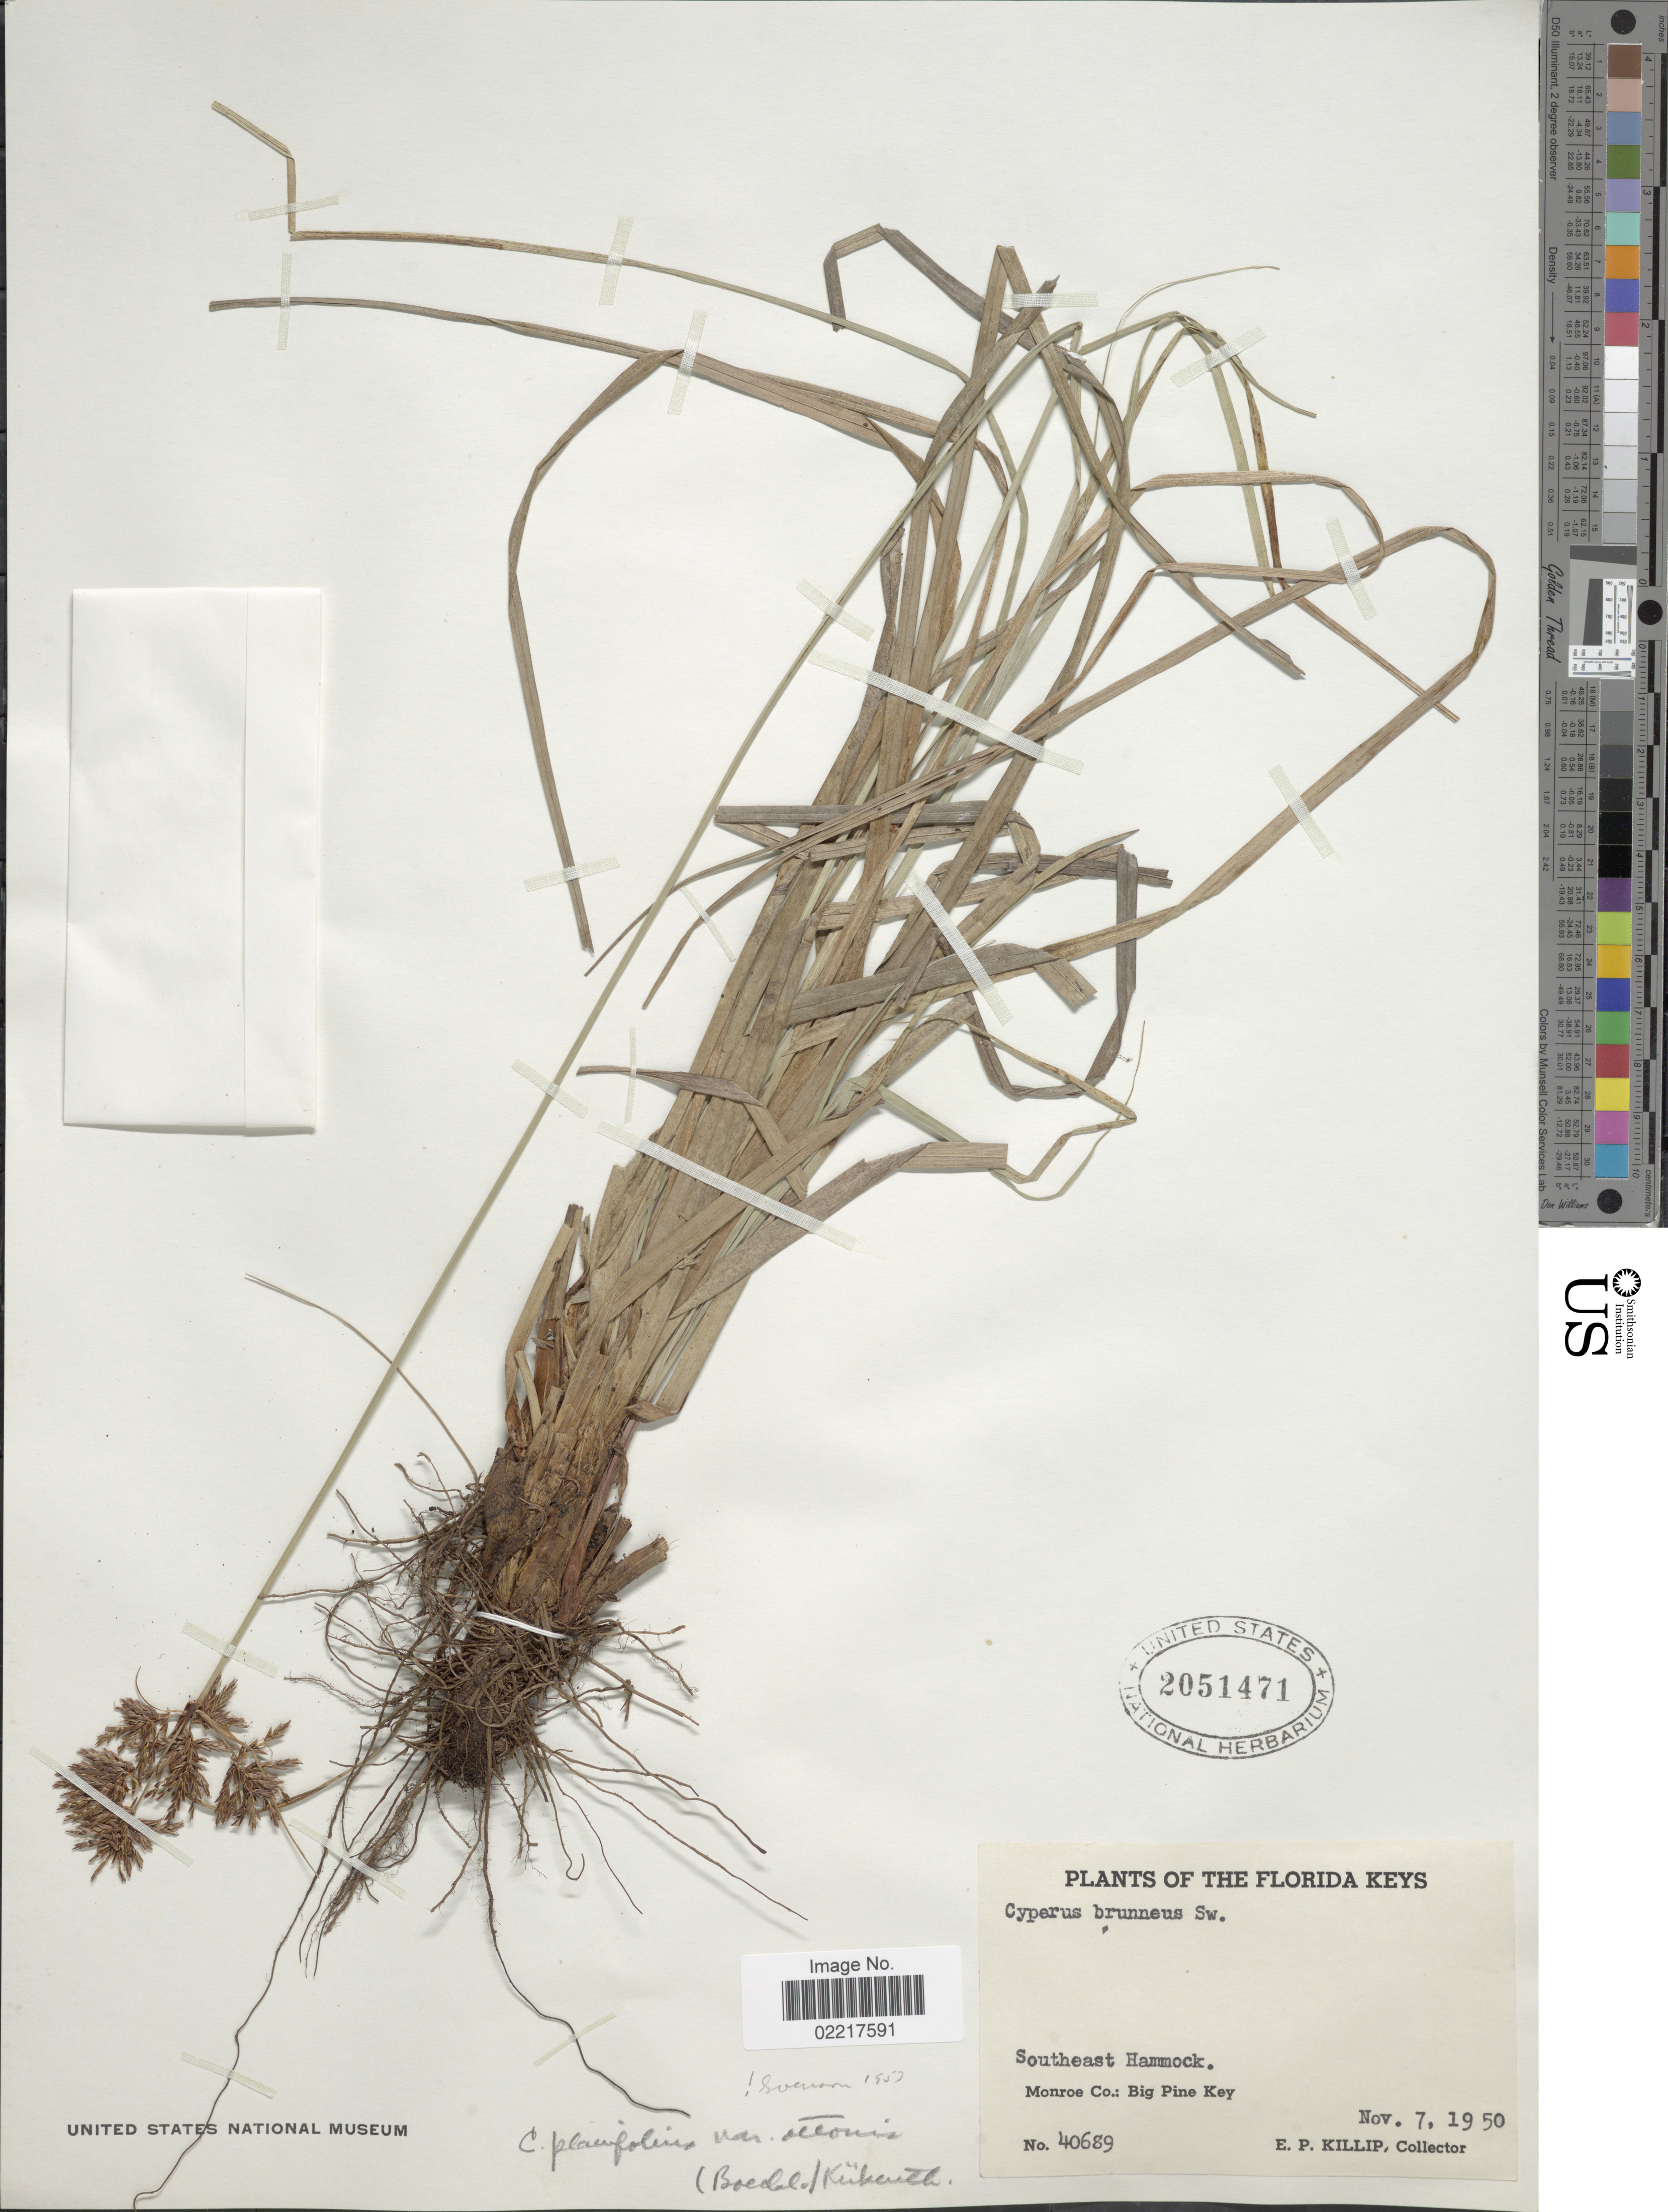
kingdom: Plantae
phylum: Tracheophyta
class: Liliopsida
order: Poales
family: Cyperaceae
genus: Cyperus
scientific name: Cyperus planifolius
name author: Rich.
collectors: E. P. Killip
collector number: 40689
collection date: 1950-11-07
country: United States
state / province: Florida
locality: The Florida Keys, Southeast Hammock, Monroe Co: Big Pine Key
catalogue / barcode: US 2051471